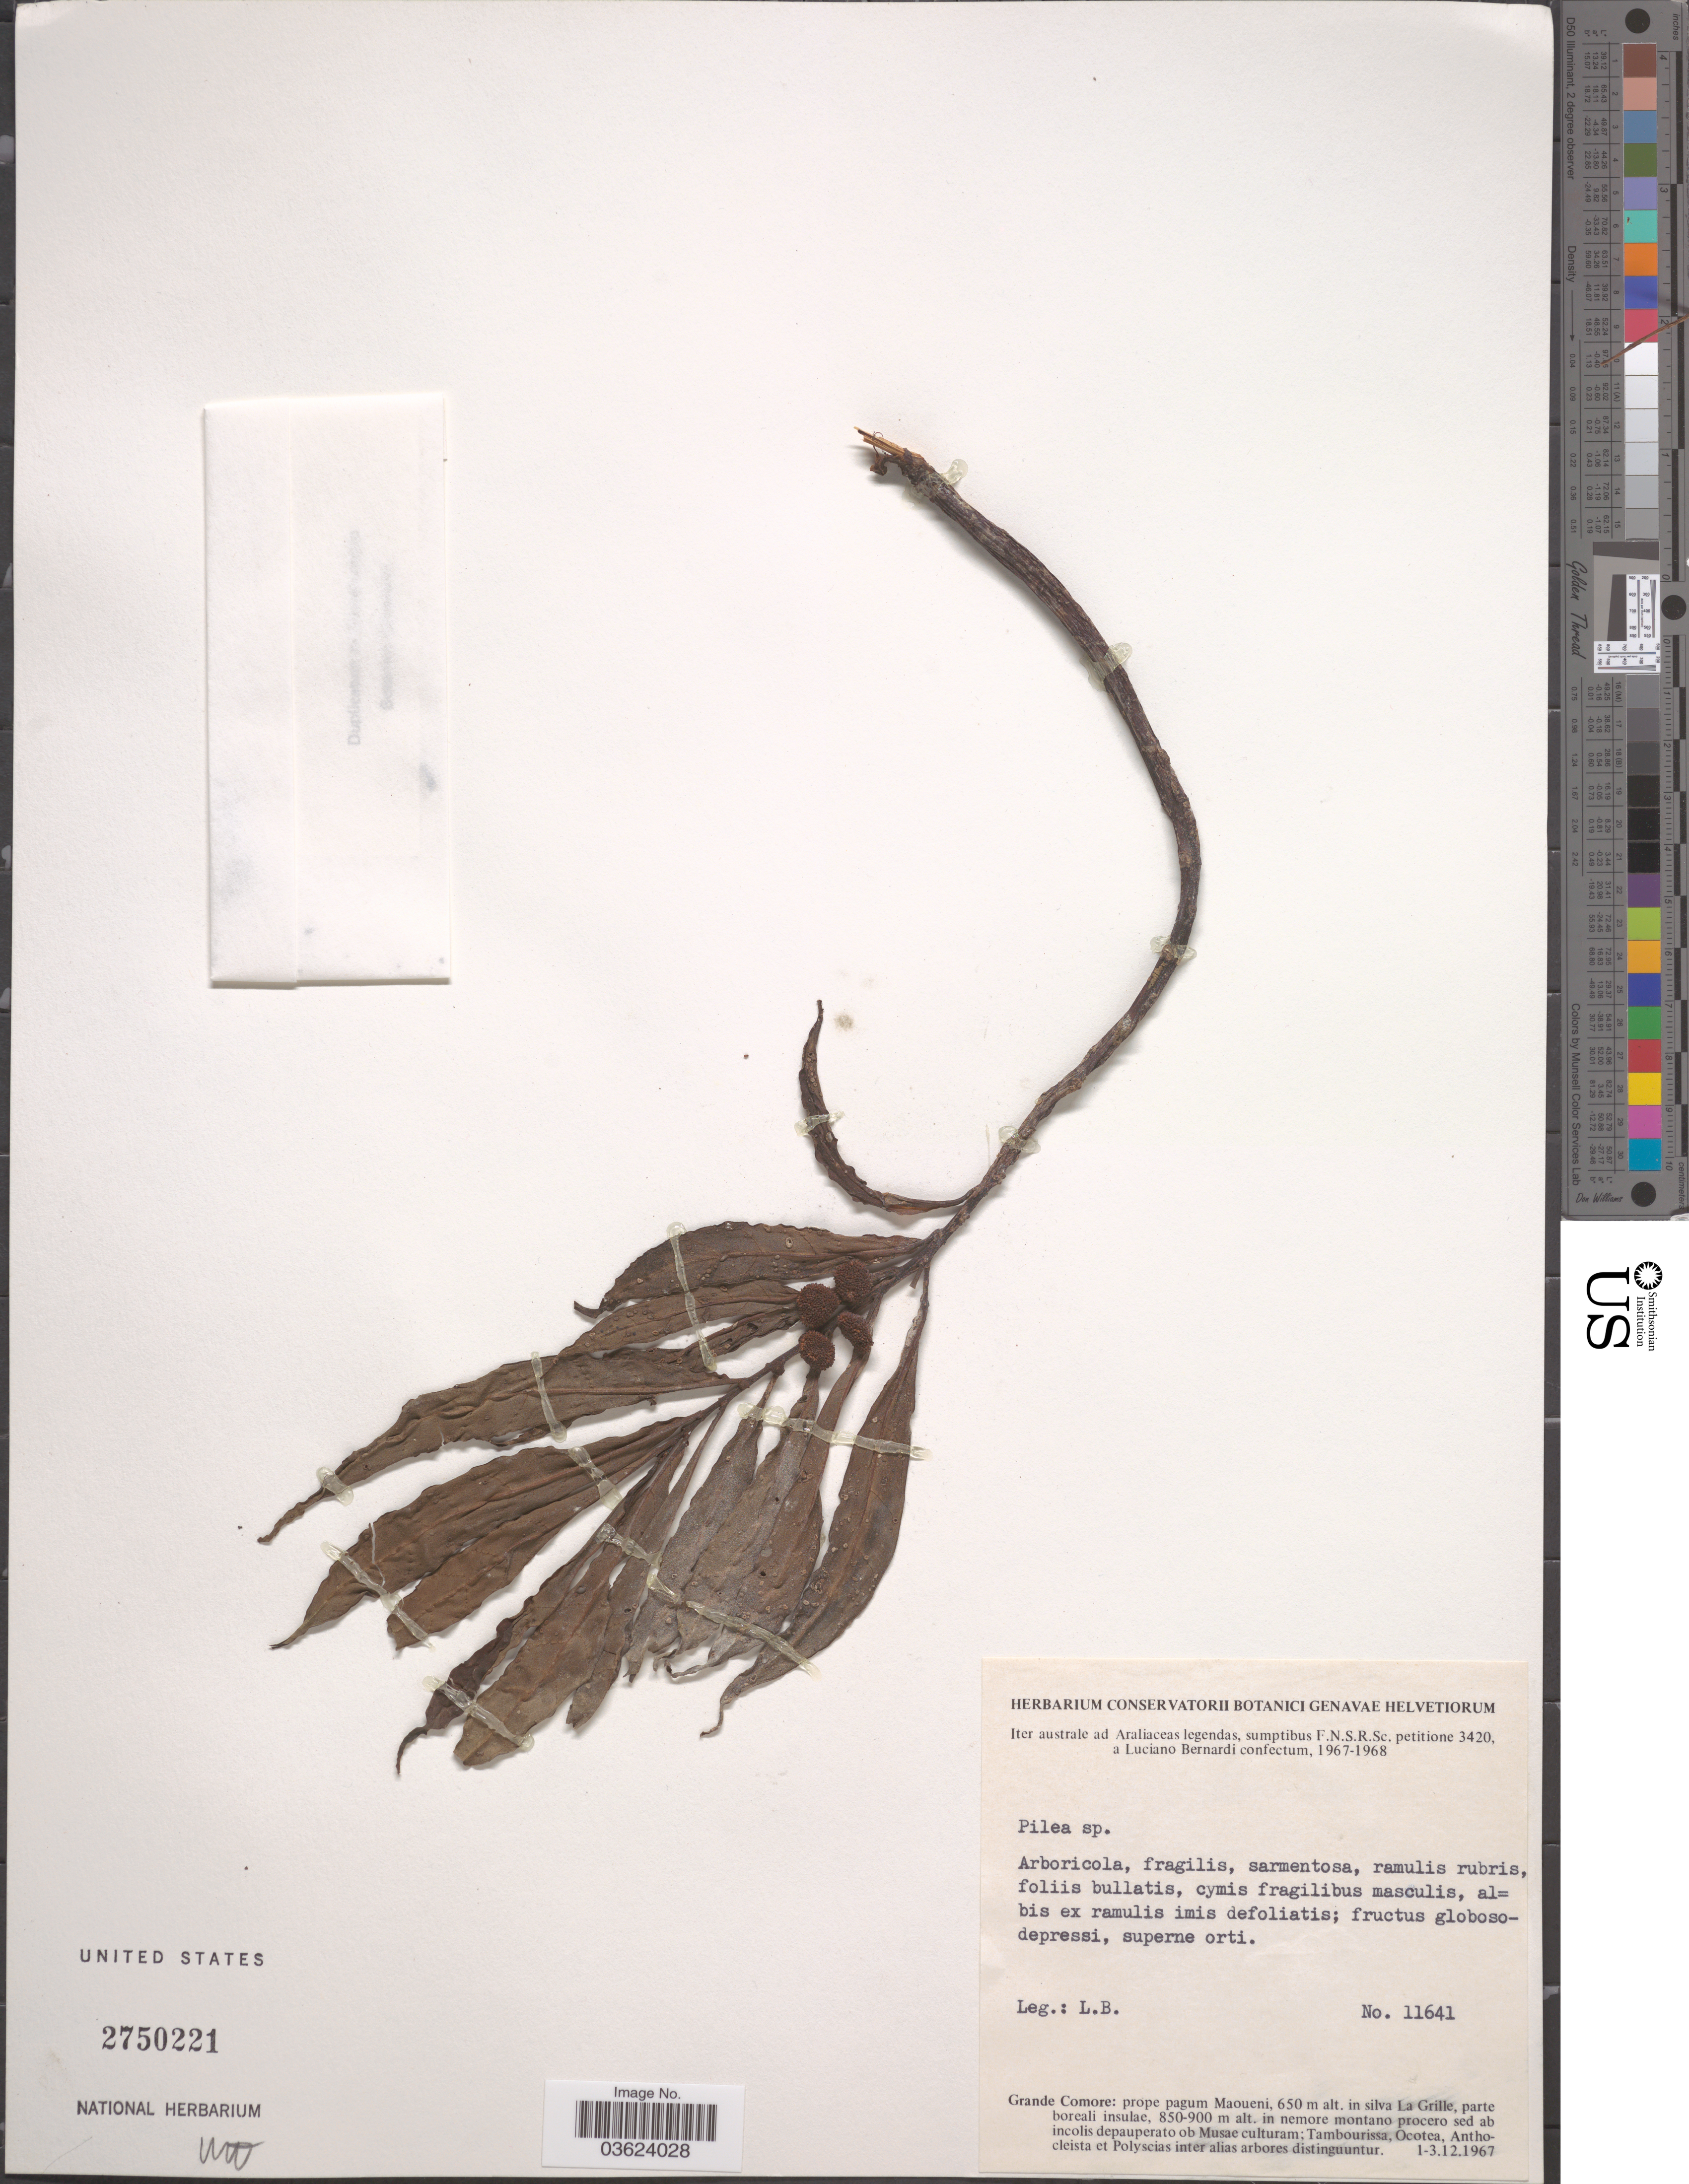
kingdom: Plantae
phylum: Tracheophyta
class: Magnoliopsida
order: Rosales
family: Urticaceae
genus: Pilea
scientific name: Pilea sp.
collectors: L. Bernardi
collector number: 11641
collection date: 1967-12-01/1967-12-03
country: Comoros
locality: Grande Comore: prope pagum Maoueni, in silva La Grille, parte boreali insulae.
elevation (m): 650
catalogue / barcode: US 2750221